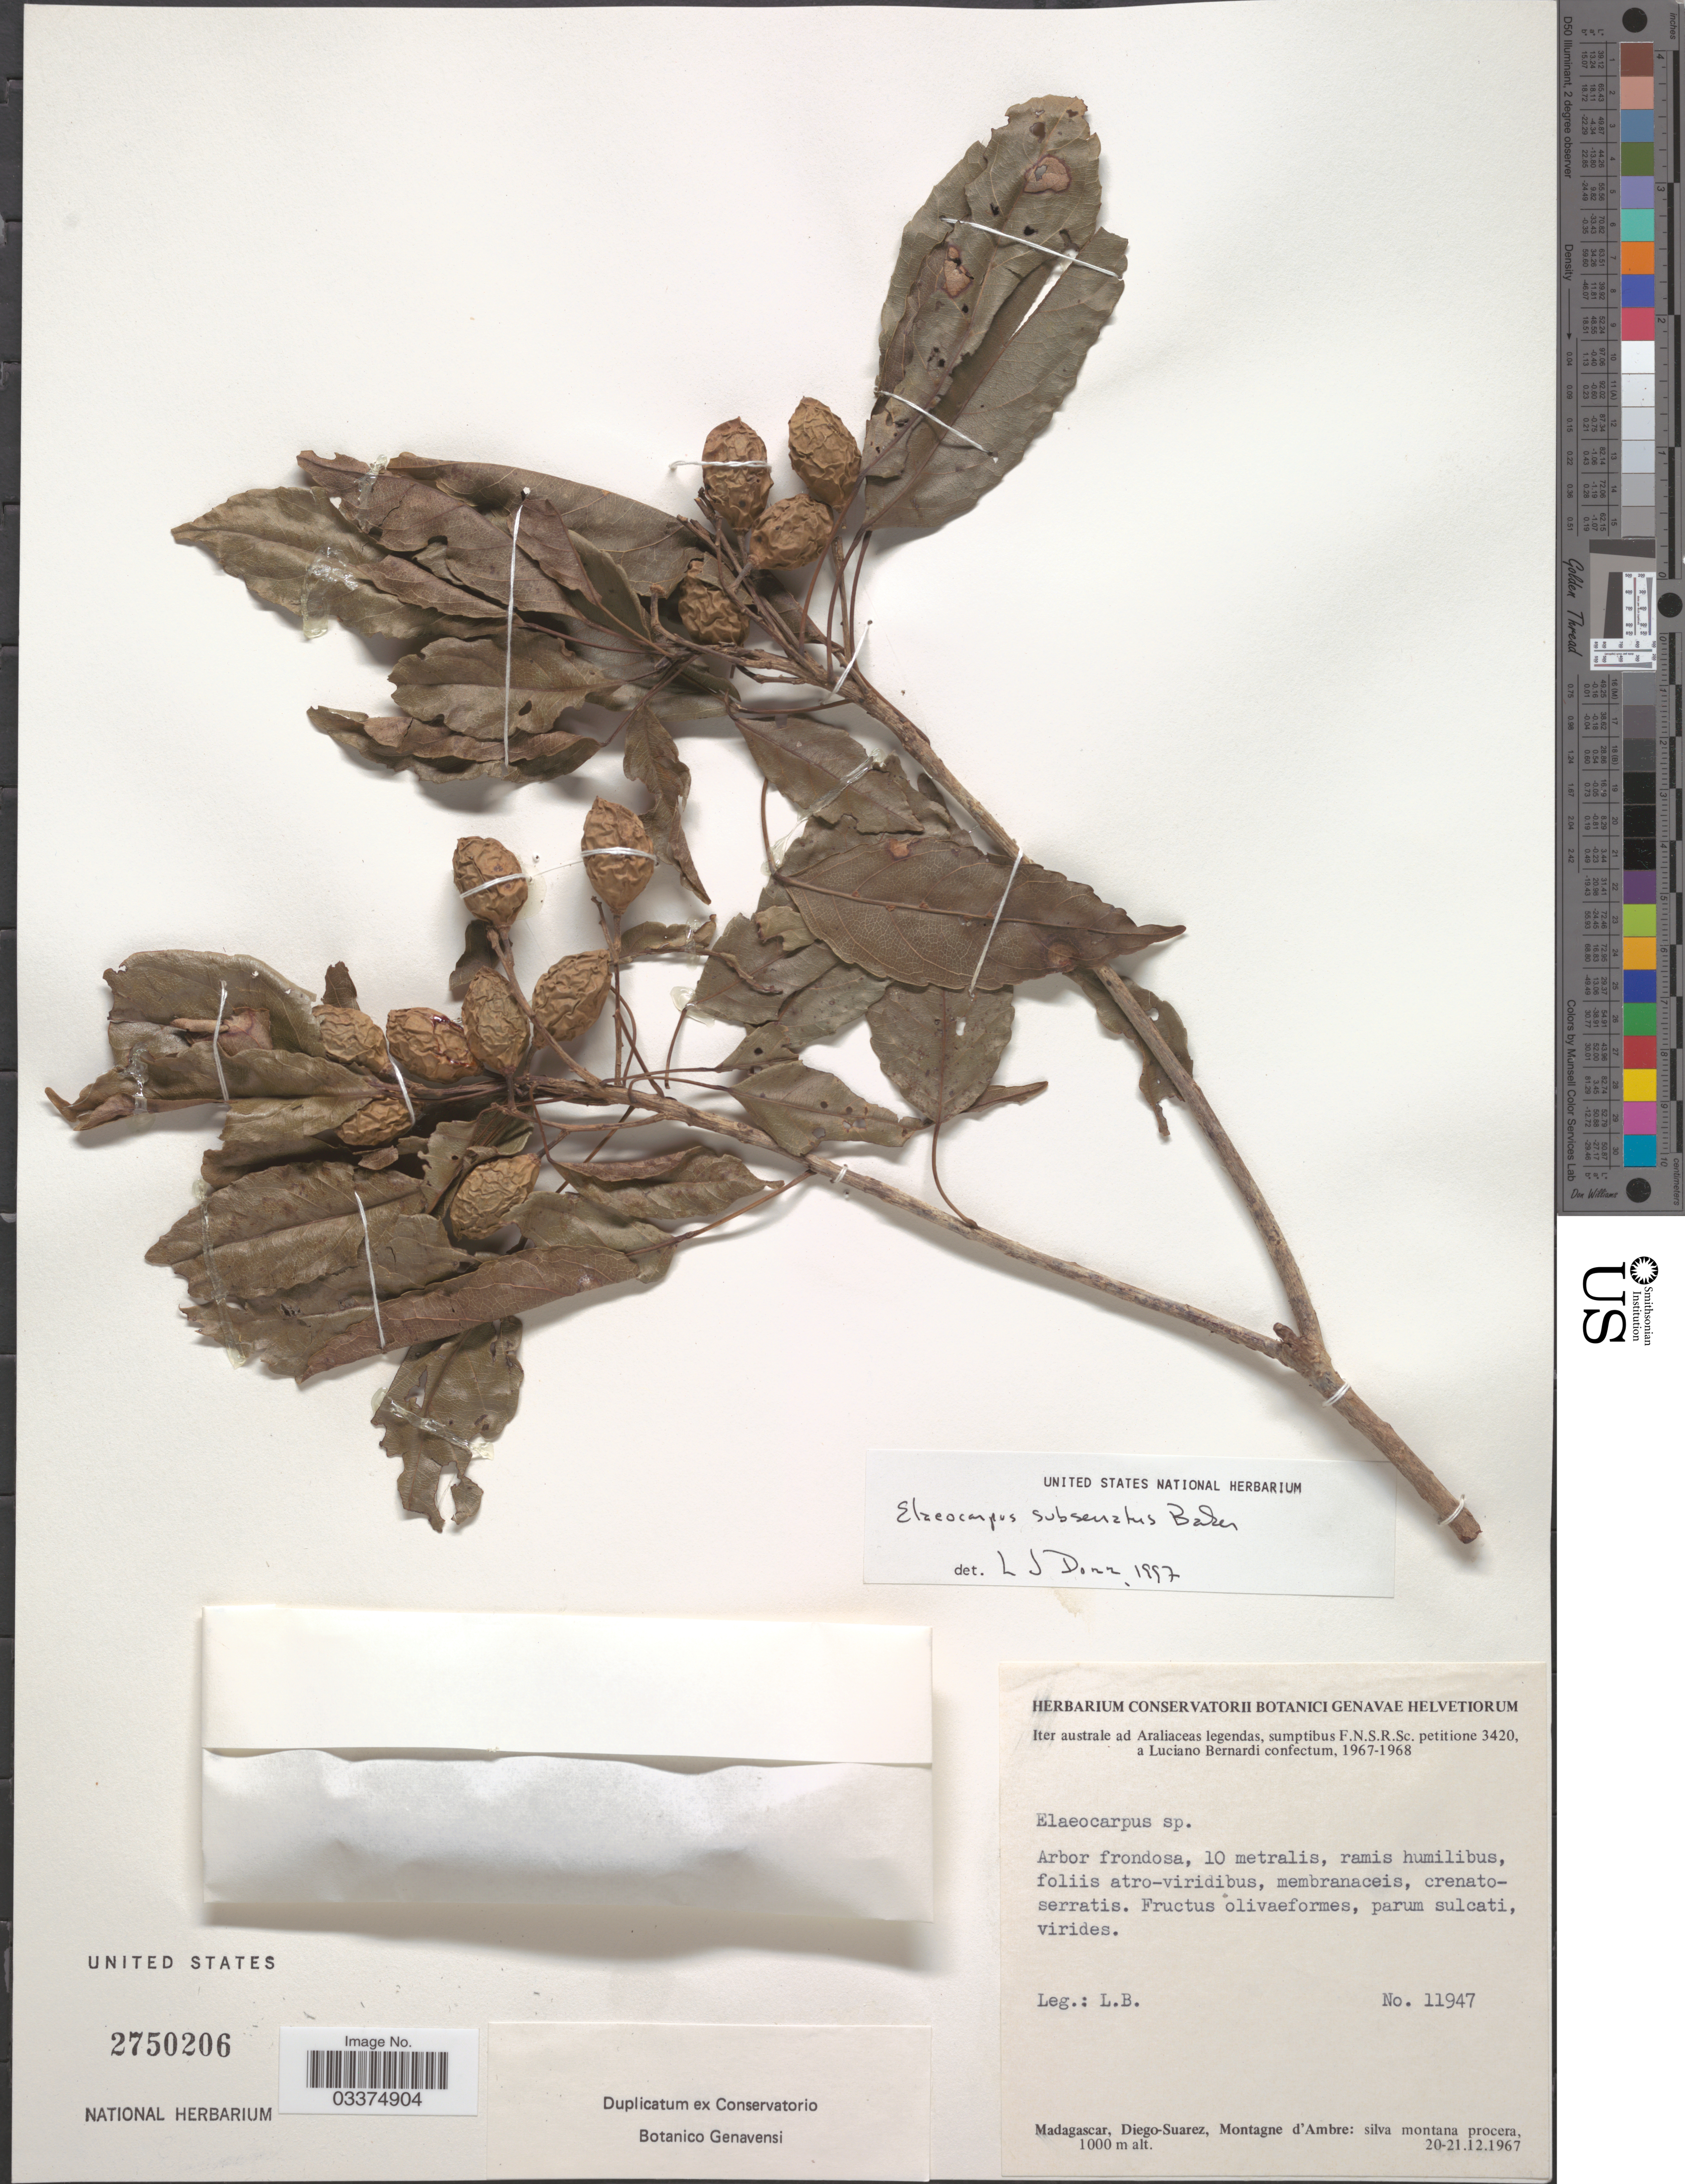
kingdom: Plantae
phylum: Tracheophyta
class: Magnoliopsida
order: Oxalidales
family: Elaeocarpaceae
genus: Elaeocarpus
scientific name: Elaeocarpus subserratus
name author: Baker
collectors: L. Bernardi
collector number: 11947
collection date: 1967-12-20/1967-12-21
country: Madagascar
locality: Diego-Suarez, Montagne d'Ambre.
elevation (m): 1000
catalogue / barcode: US 2750206